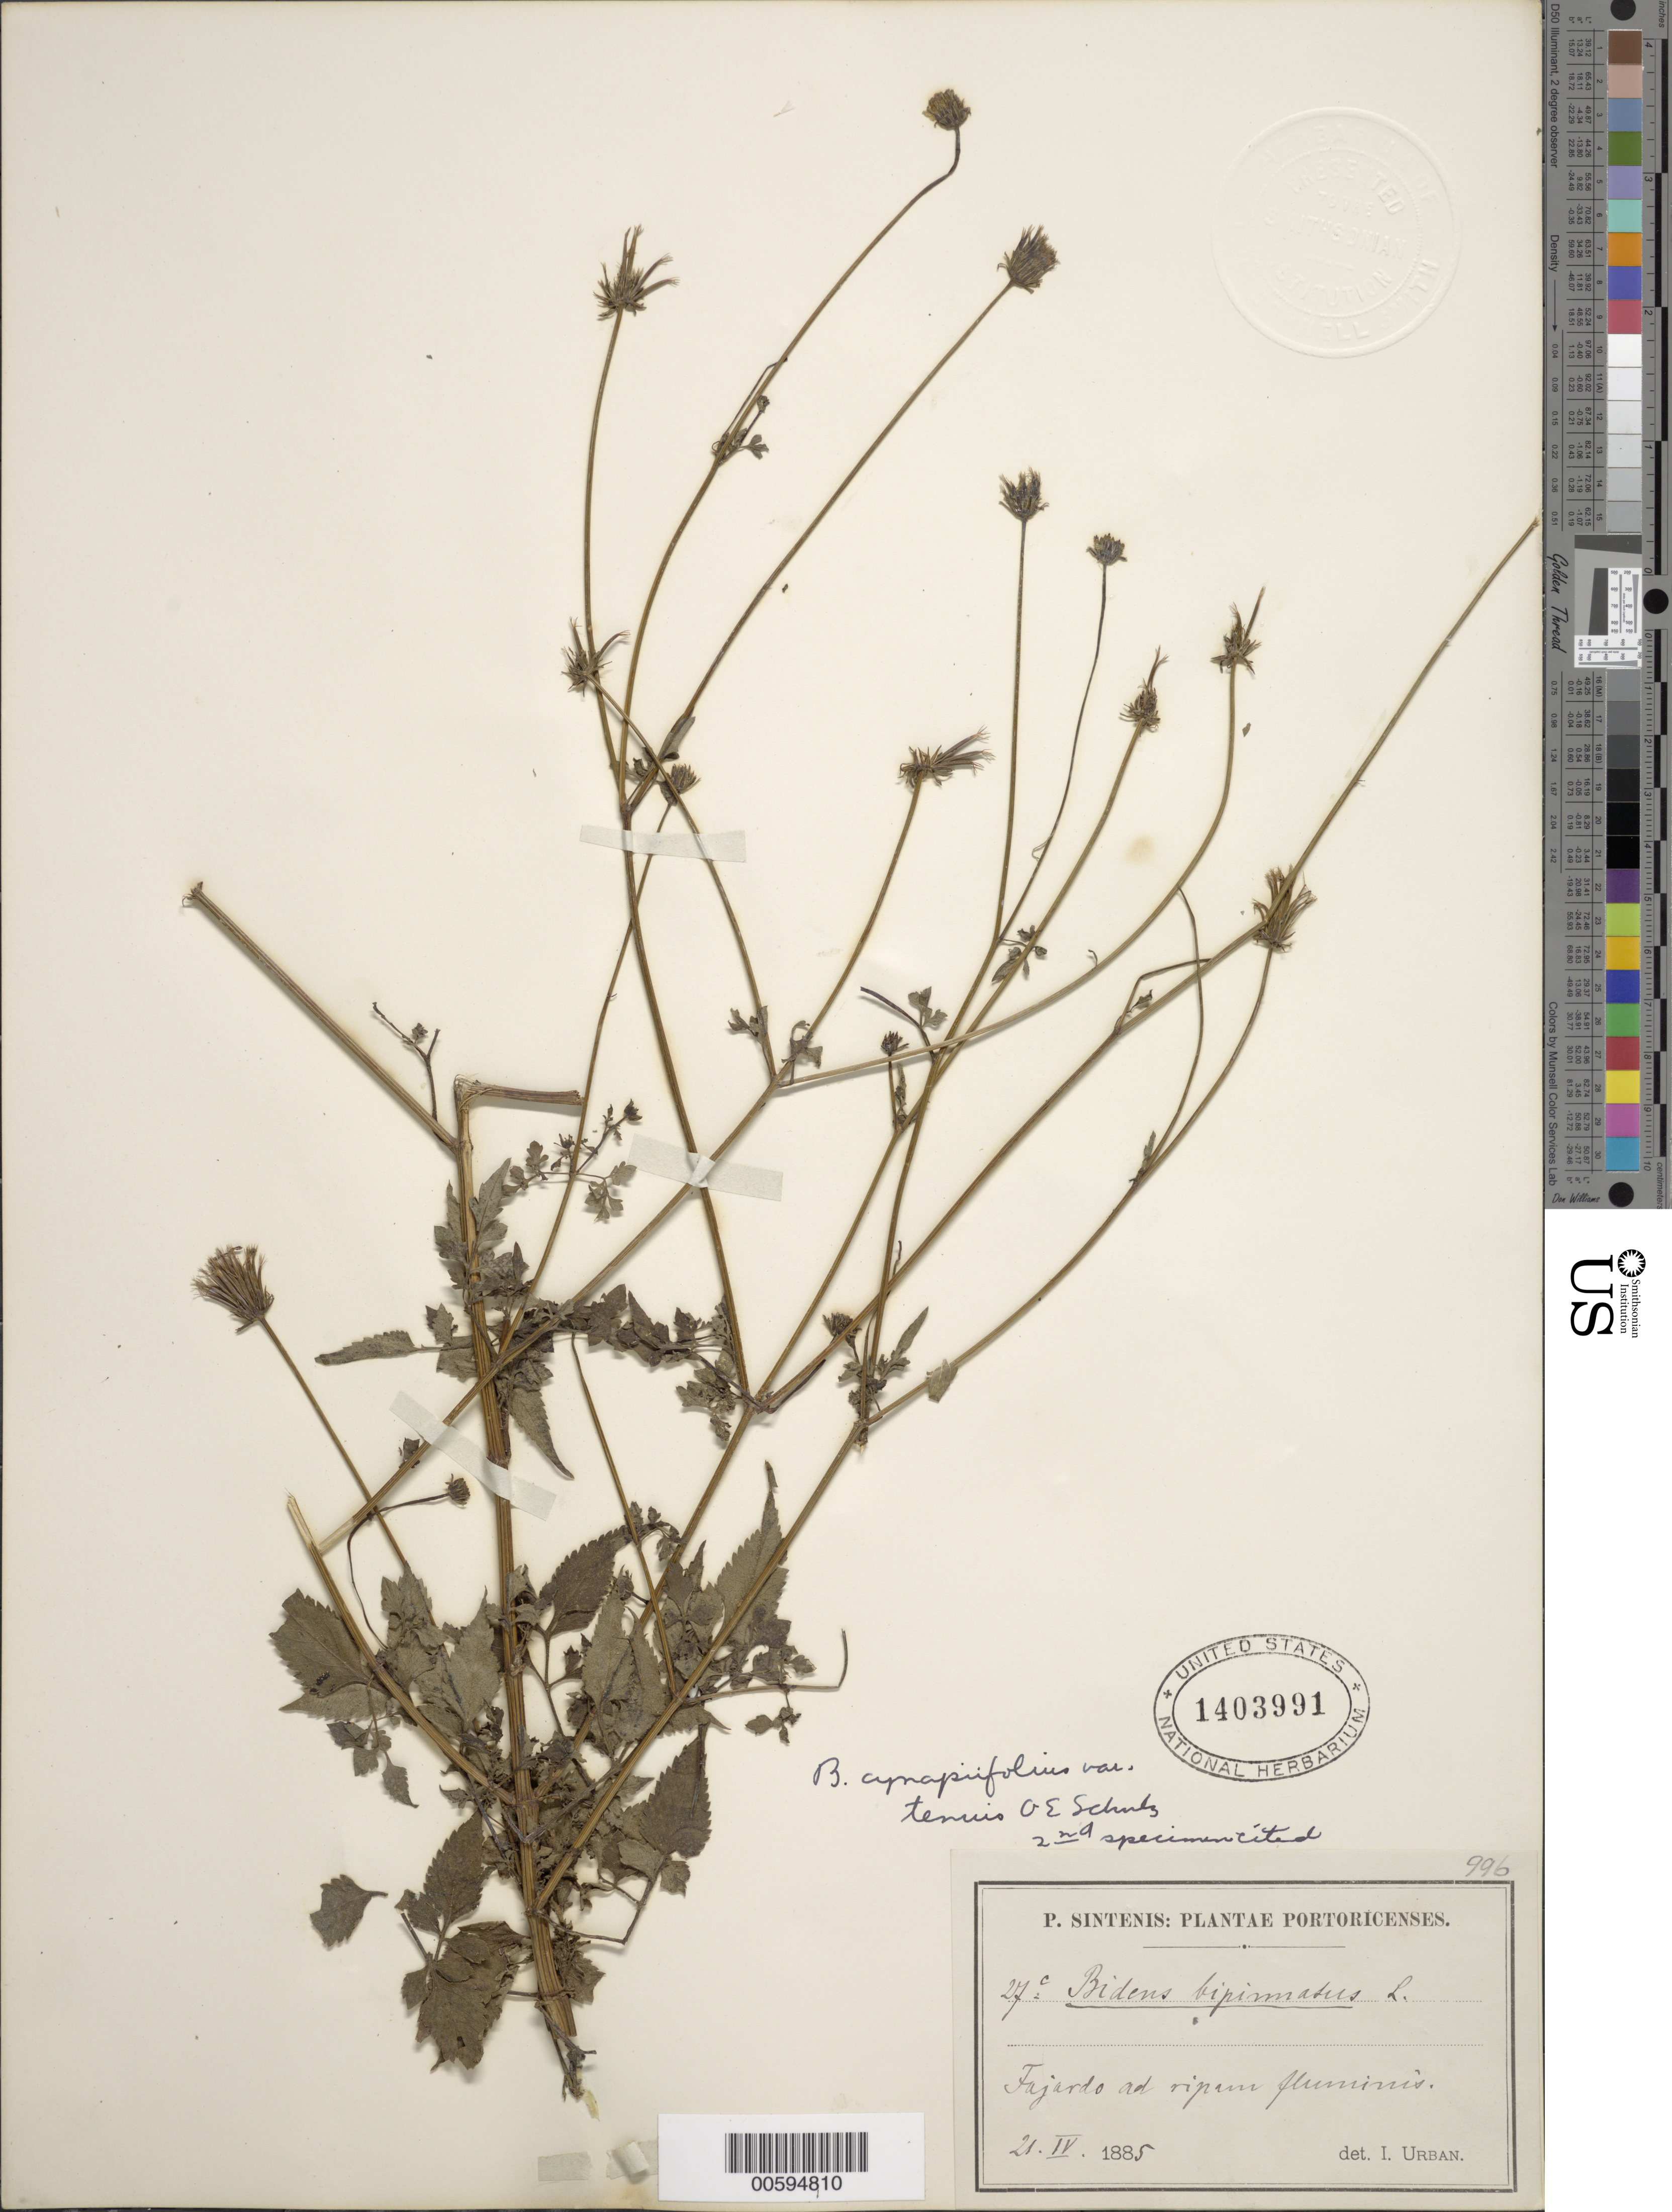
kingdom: Plantae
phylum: Tracheophyta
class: Magnoliopsida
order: Asterales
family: Asteraceae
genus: Bidens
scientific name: Bidens cynapiifolia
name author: Kunth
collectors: P. Sintenis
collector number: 27c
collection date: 1885-04-21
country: Puerto Rico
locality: Fajerdo ad ripam fluminis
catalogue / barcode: US 1403991